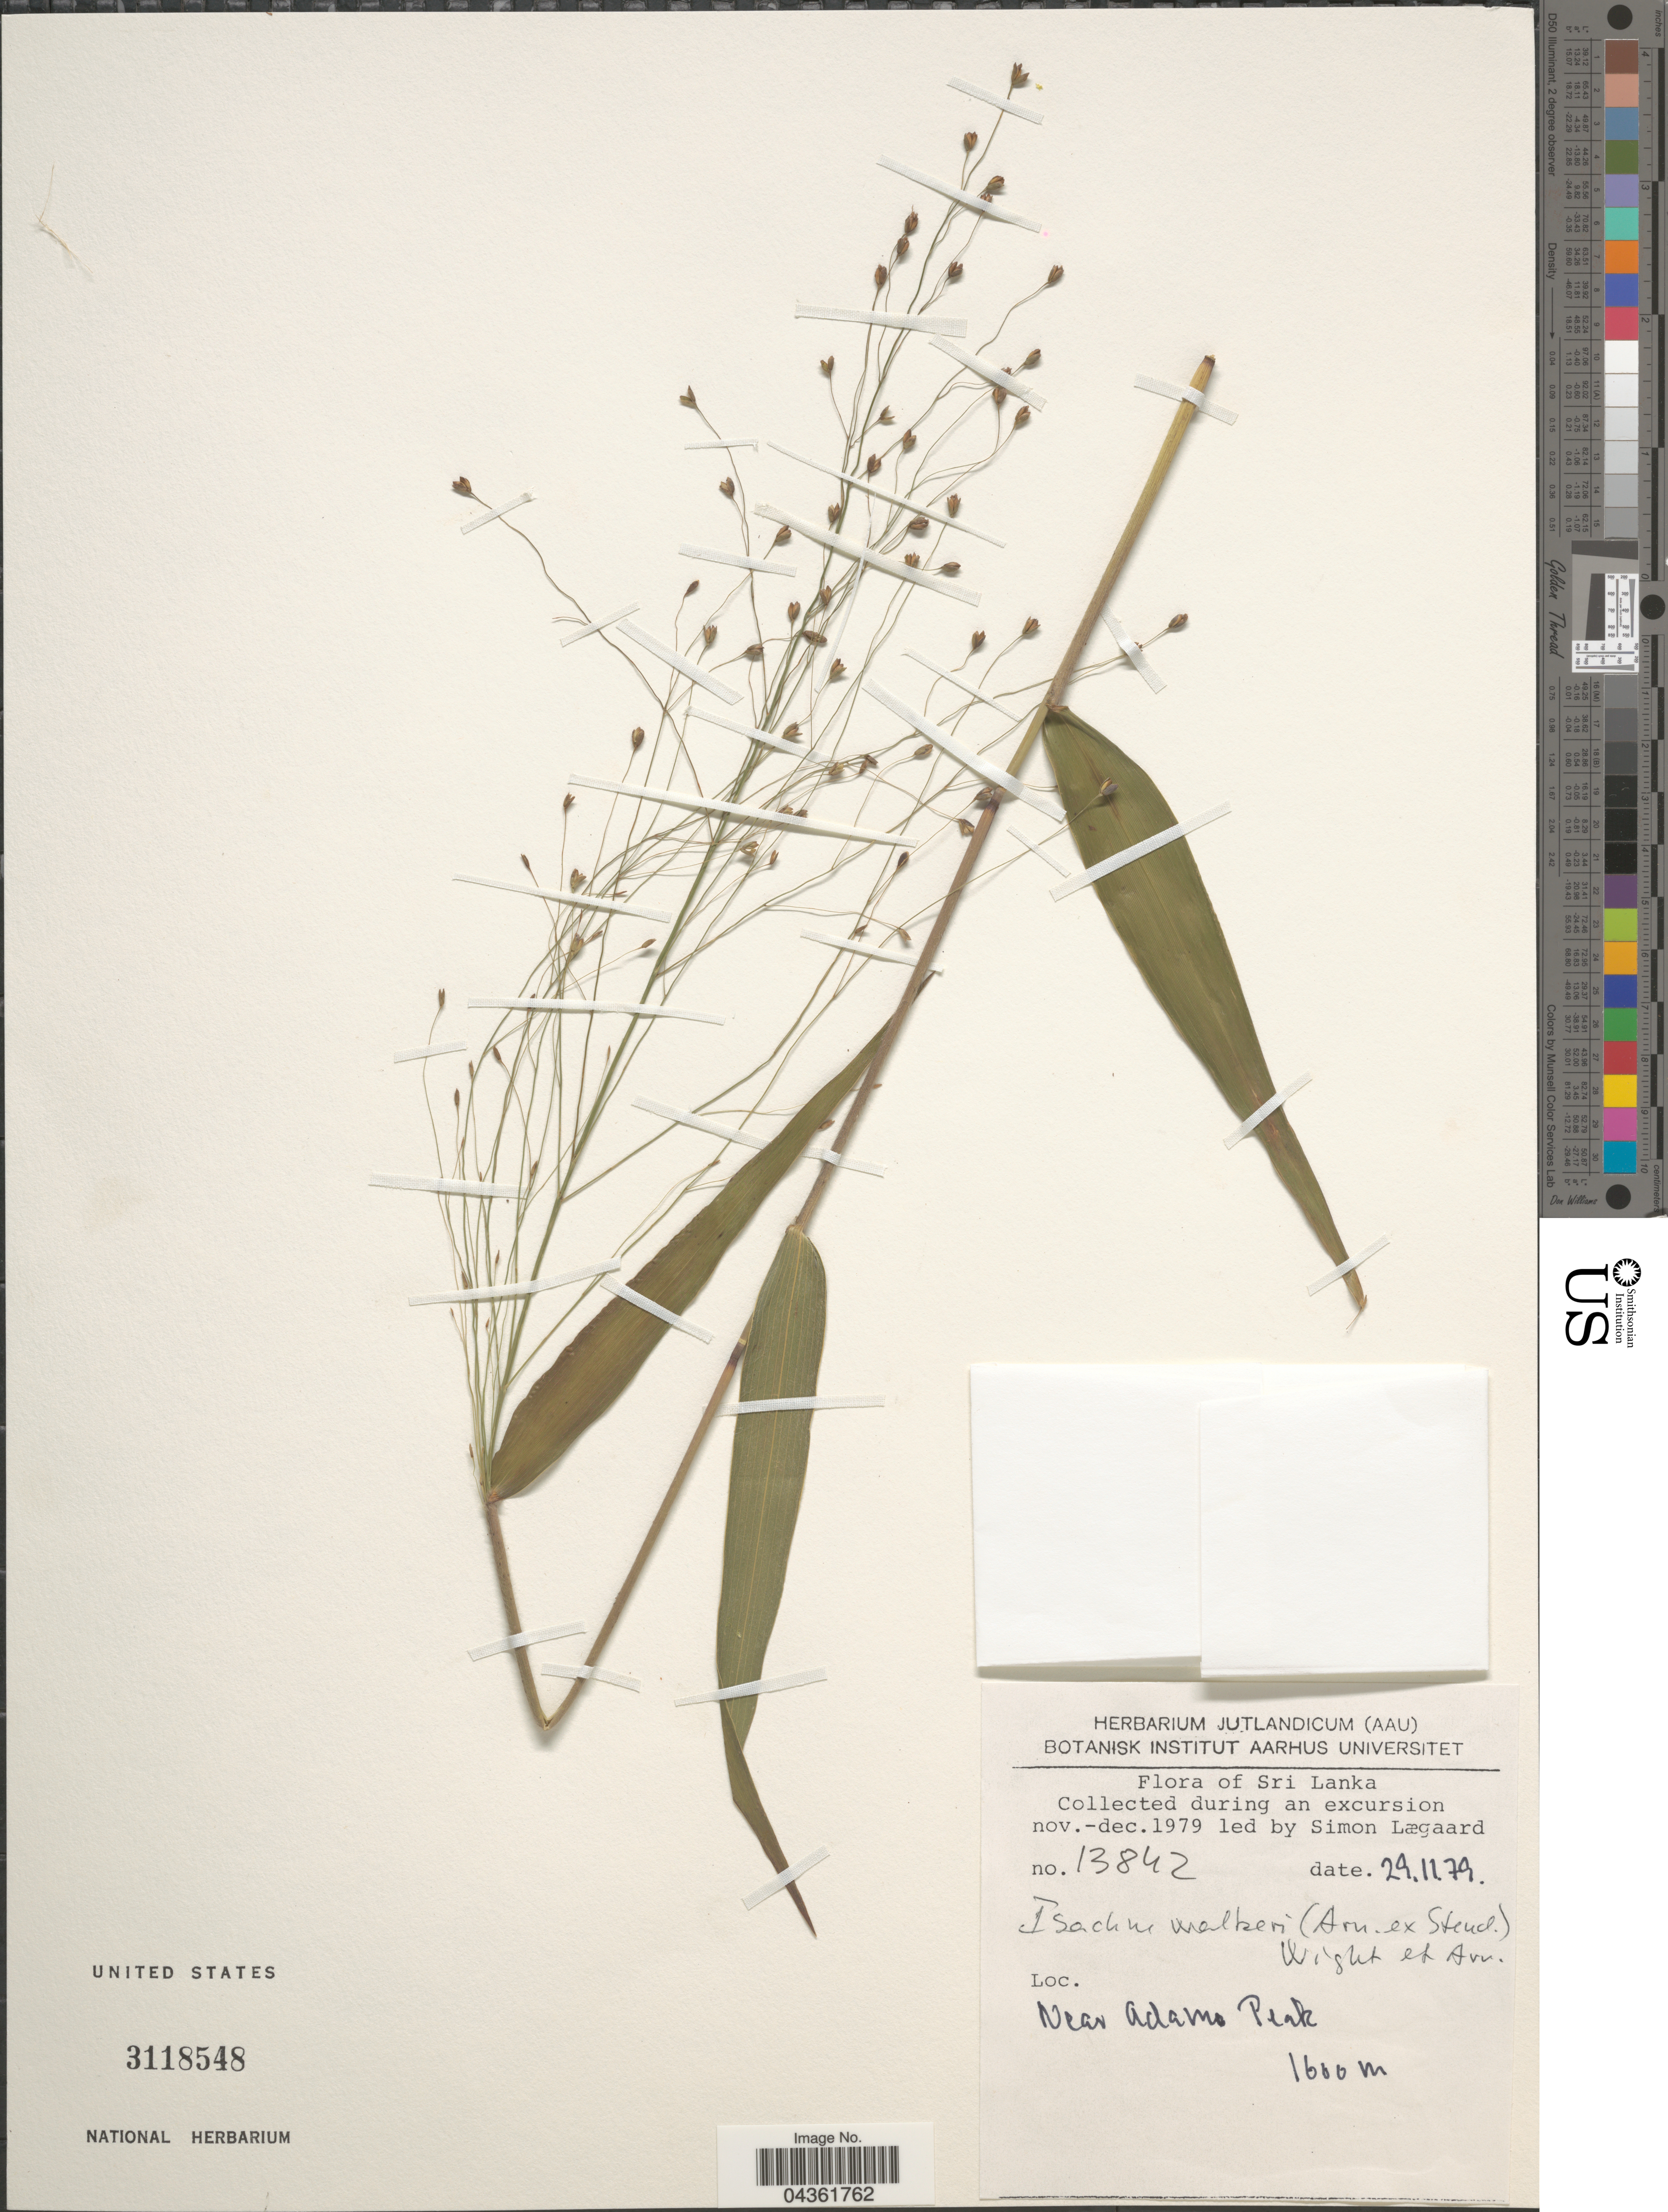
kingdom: Plantae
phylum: Tracheophyta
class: Liliopsida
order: Poales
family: Poaceae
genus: Isachne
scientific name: Isachne walkeri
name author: (Arn. ex Steud.) Wight & Arn. ex Hook. f.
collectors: S. Lægaard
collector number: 13842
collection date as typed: Transcribed d/m/y: 29/11/79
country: Sri Lanka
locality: During an excursion nov.-dec. 1979 Near Adams Peak.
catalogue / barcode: US 3118548